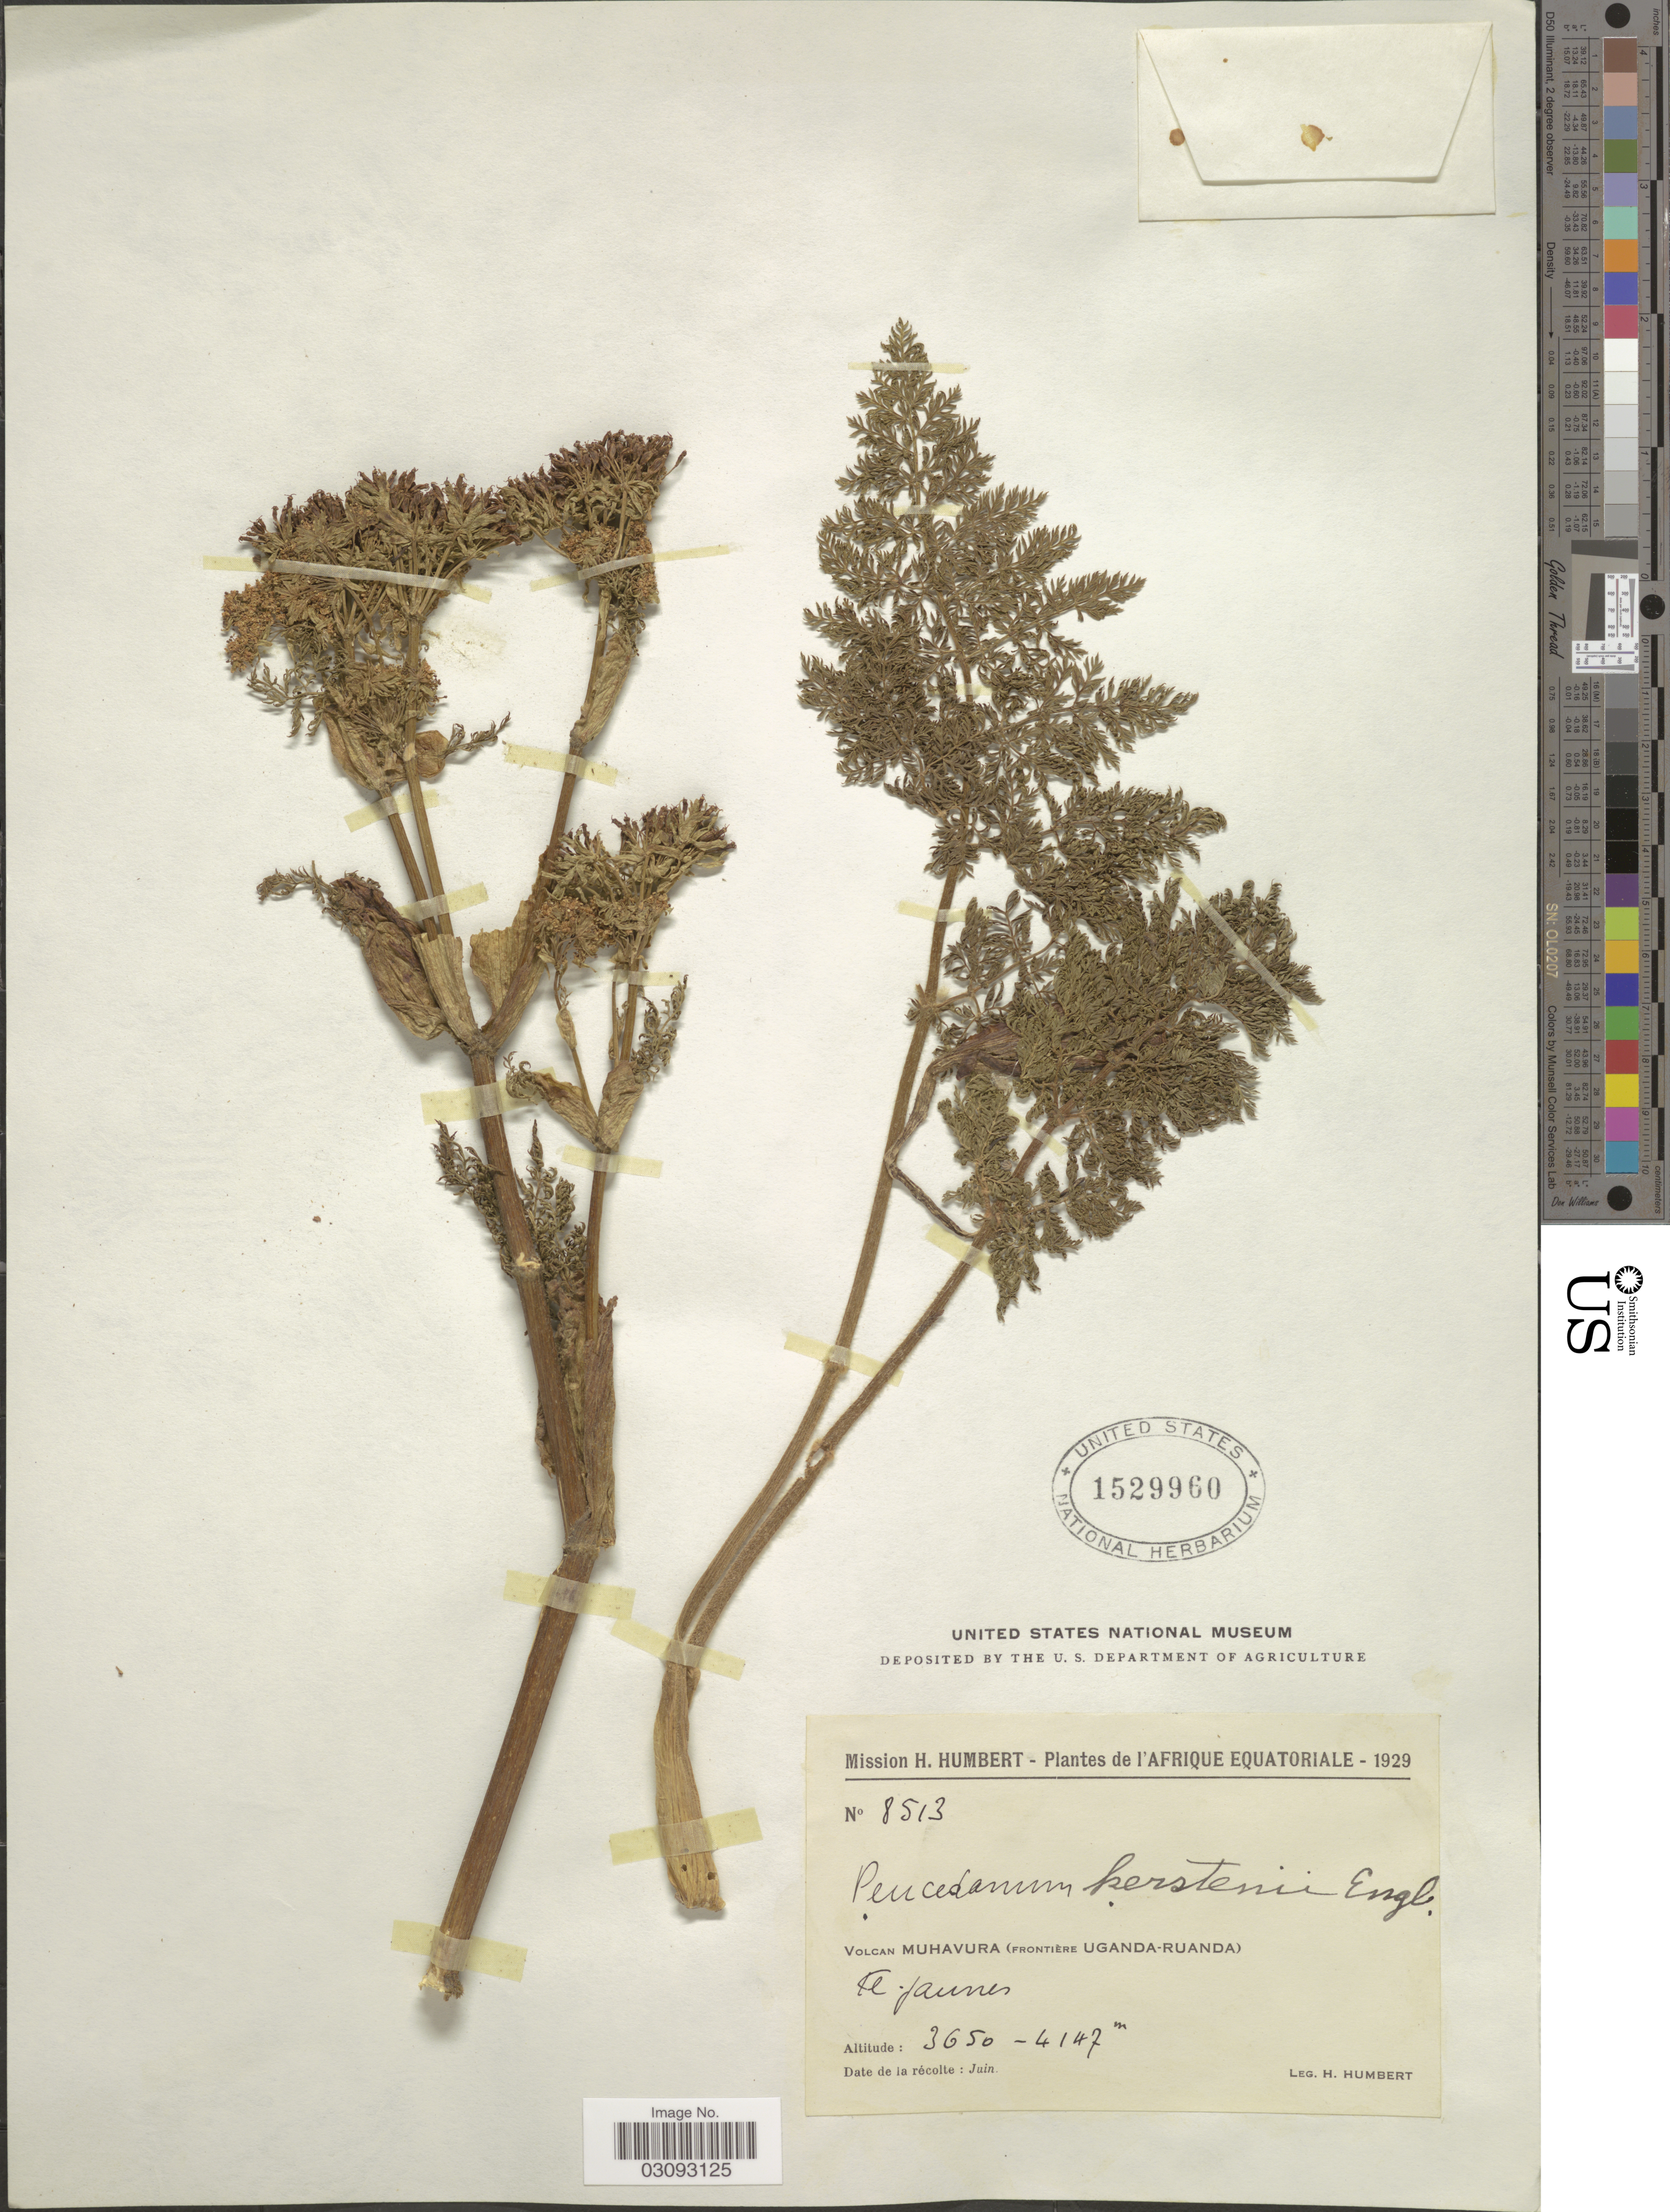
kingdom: Plantae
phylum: Tracheophyta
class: Magnoliopsida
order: Apiales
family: Apiaceae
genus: Peucedanum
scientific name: Peucedanum kerstenii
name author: Engl.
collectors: H. Humbert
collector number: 8513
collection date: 1929-06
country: Rwanda / Uganda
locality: Afrique Equatoriale. Volcan Muhavura (Frontière Uganda-Ruanda).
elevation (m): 3650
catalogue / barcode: US 1529960